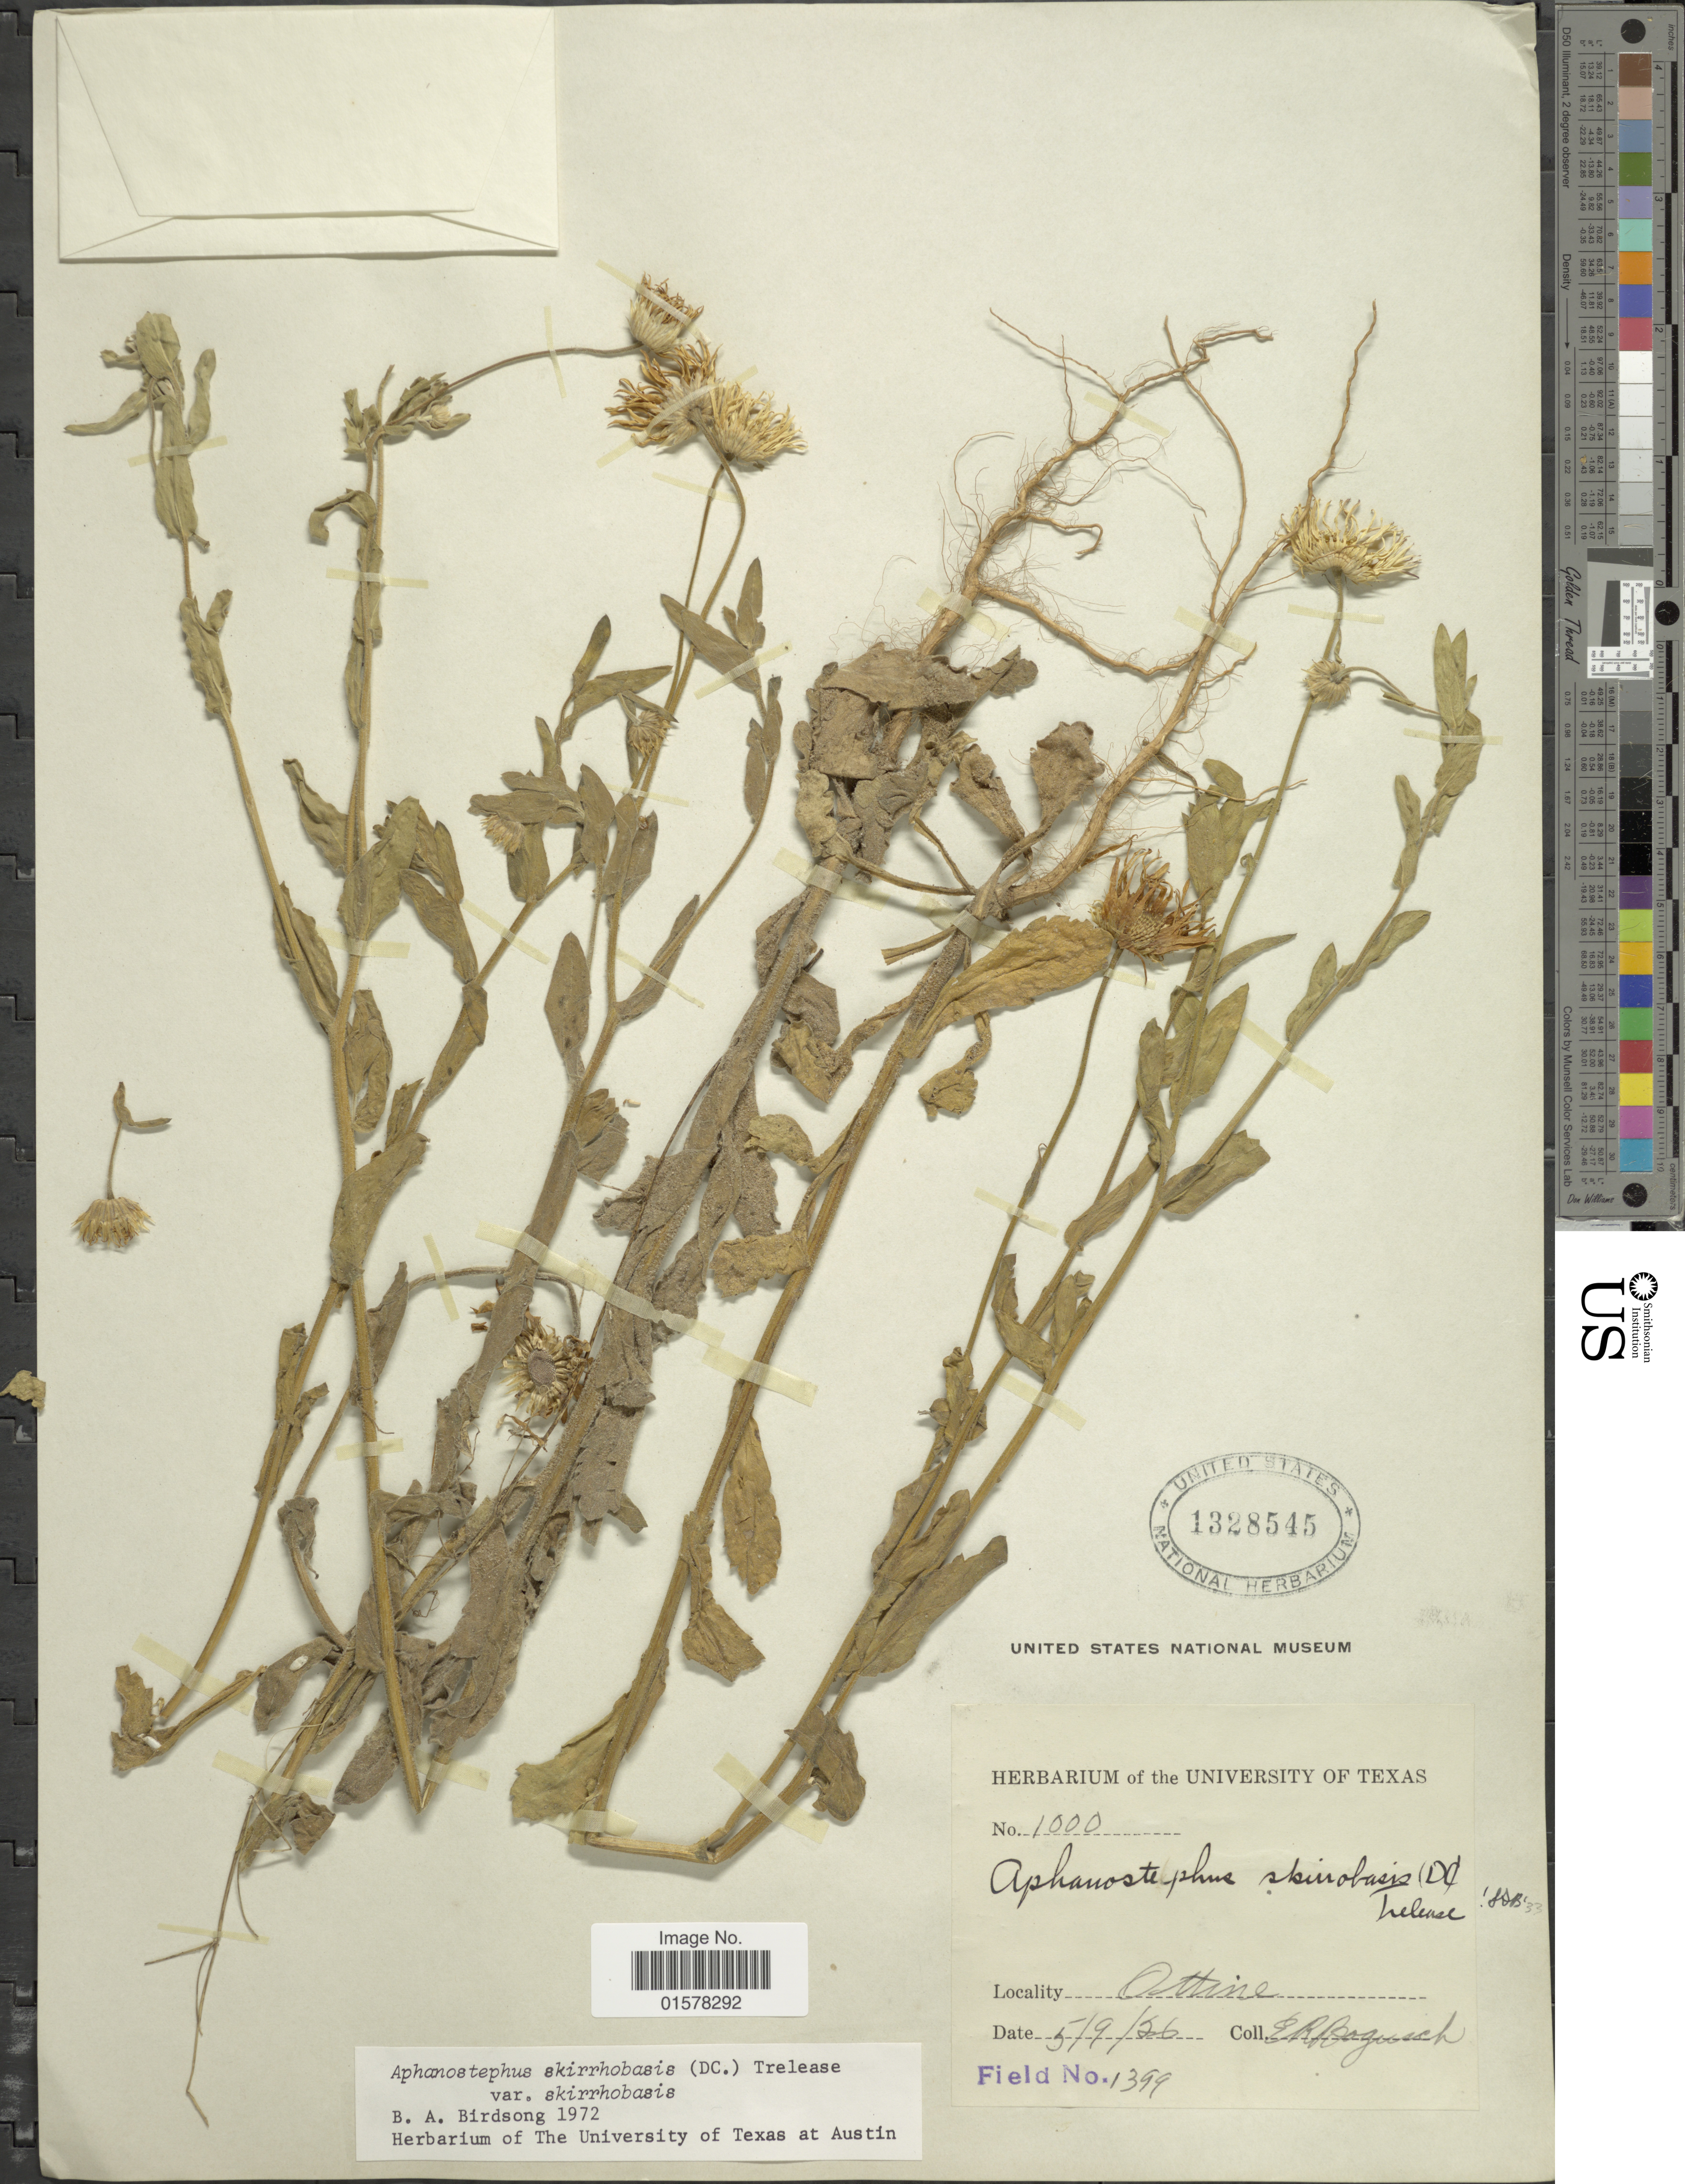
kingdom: Plantae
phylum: Tracheophyta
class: Magnoliopsida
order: Asterales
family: Asteraceae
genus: Aphanostephus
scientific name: Aphanostephus skirrhobasis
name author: (DC.) Trel. ex Coville & Branner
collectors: E. Bogusch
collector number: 1000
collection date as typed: Transcribed d/m/y: 5/9/26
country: United States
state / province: Texas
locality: Ottine.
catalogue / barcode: US 1328545